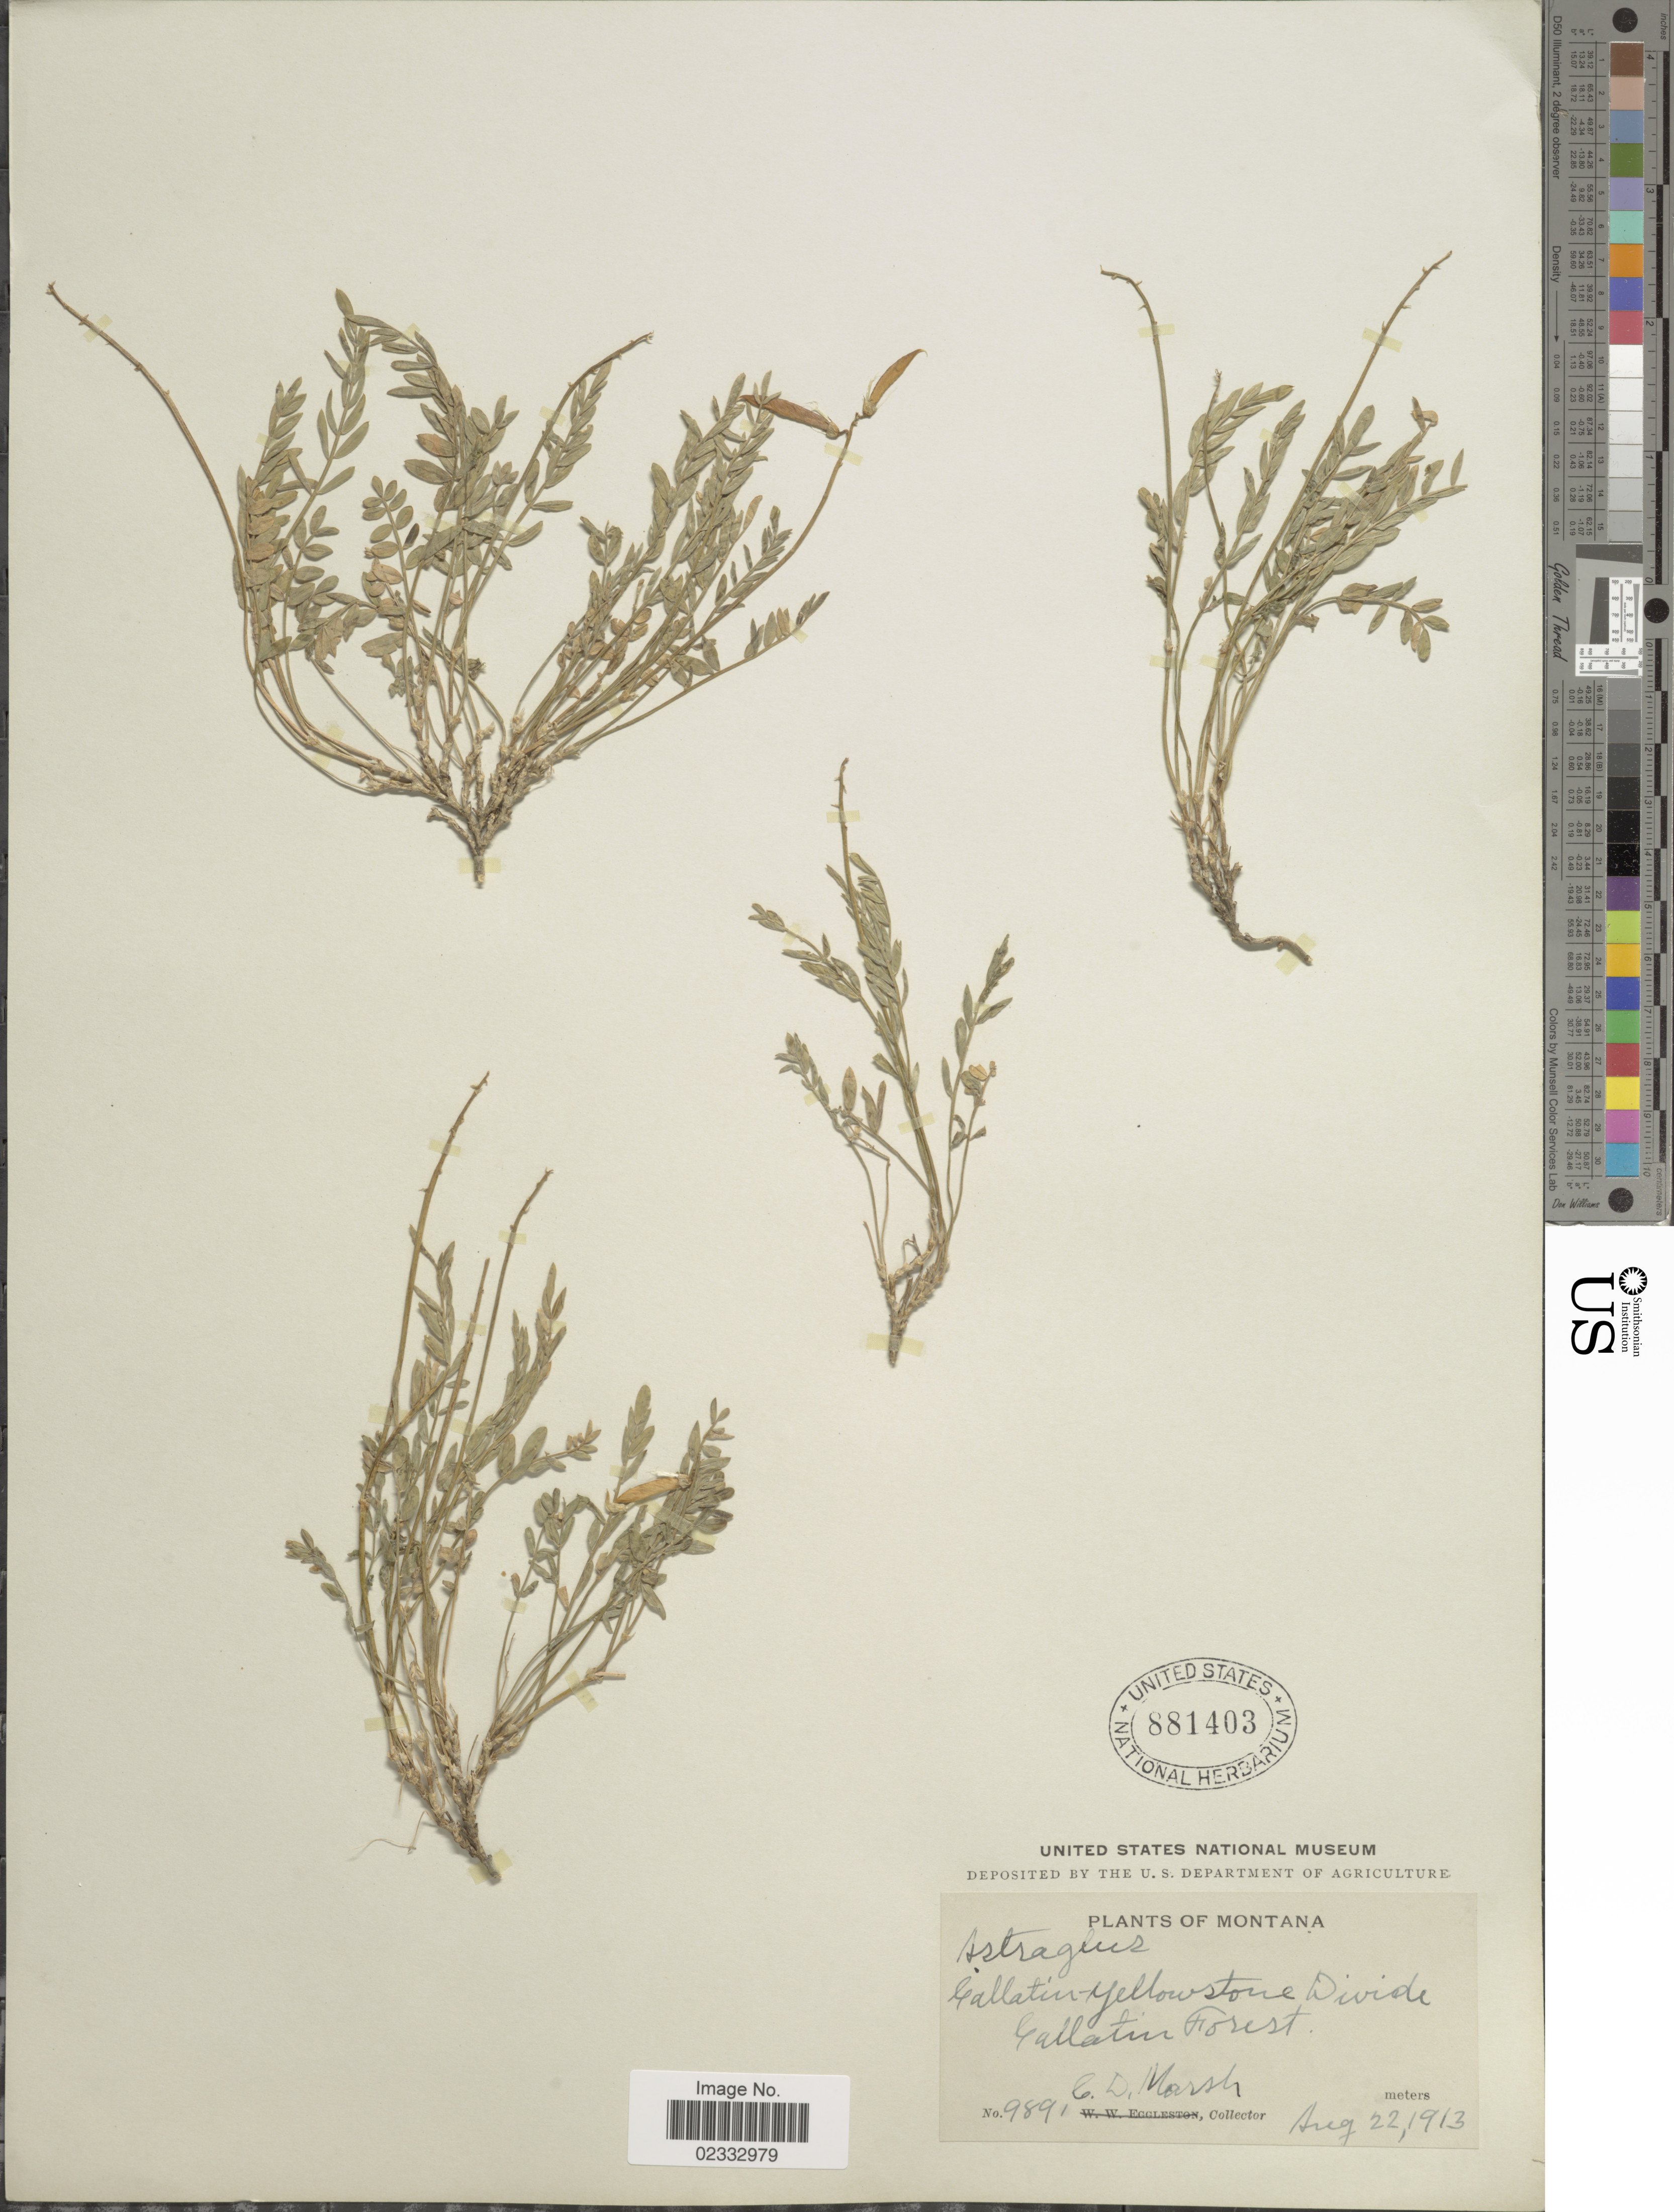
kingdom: Plantae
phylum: Tracheophyta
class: Magnoliopsida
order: Fabales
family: Fabaceae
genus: Astragalus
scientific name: Astragalus miser var. hylophilus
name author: (Rydb.) Barneby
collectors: C. D. Marsh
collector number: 9891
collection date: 1913-08-22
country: United States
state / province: Montana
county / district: Gallatin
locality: Gallatin, Yellowstone Divide, Gallatin Forest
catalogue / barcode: US 881403